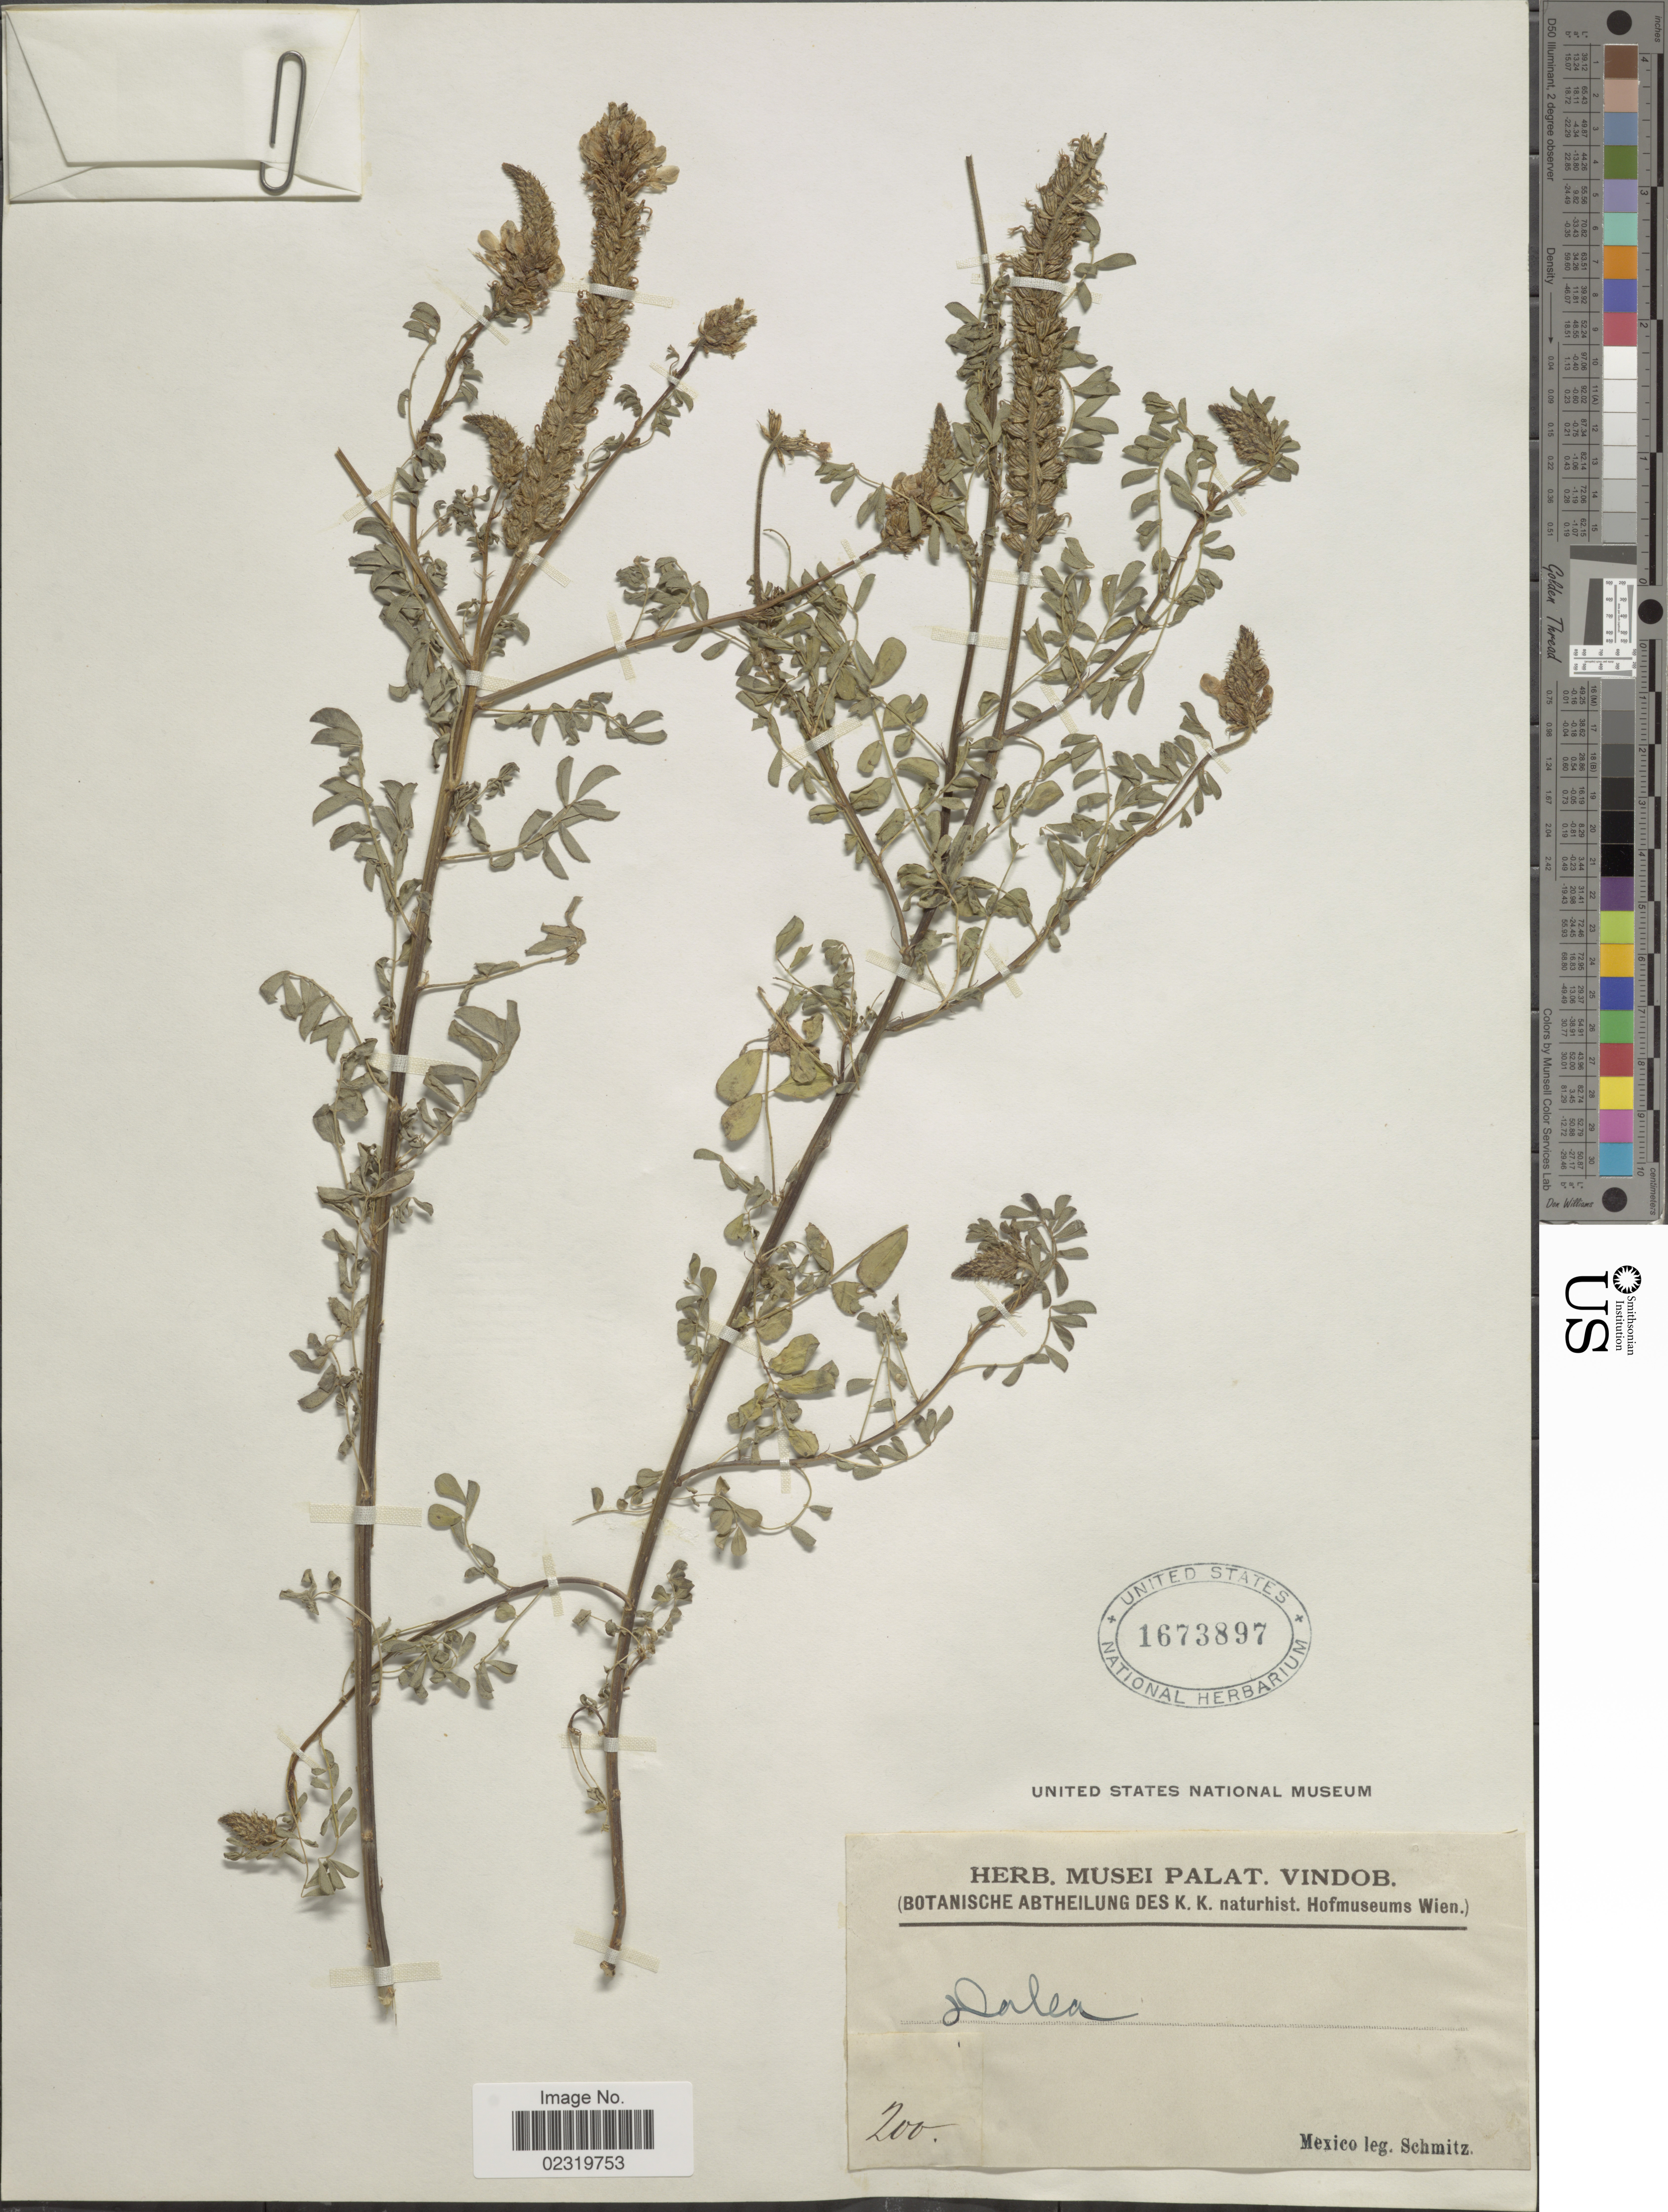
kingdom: Plantae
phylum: Tracheophyta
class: Magnoliopsida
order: Fabales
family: Fabaceae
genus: Dalea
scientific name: Dalea obovatifolia var. obovatifolia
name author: Ortega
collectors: -. Schmitz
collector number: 200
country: Mexico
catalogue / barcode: US 1673897